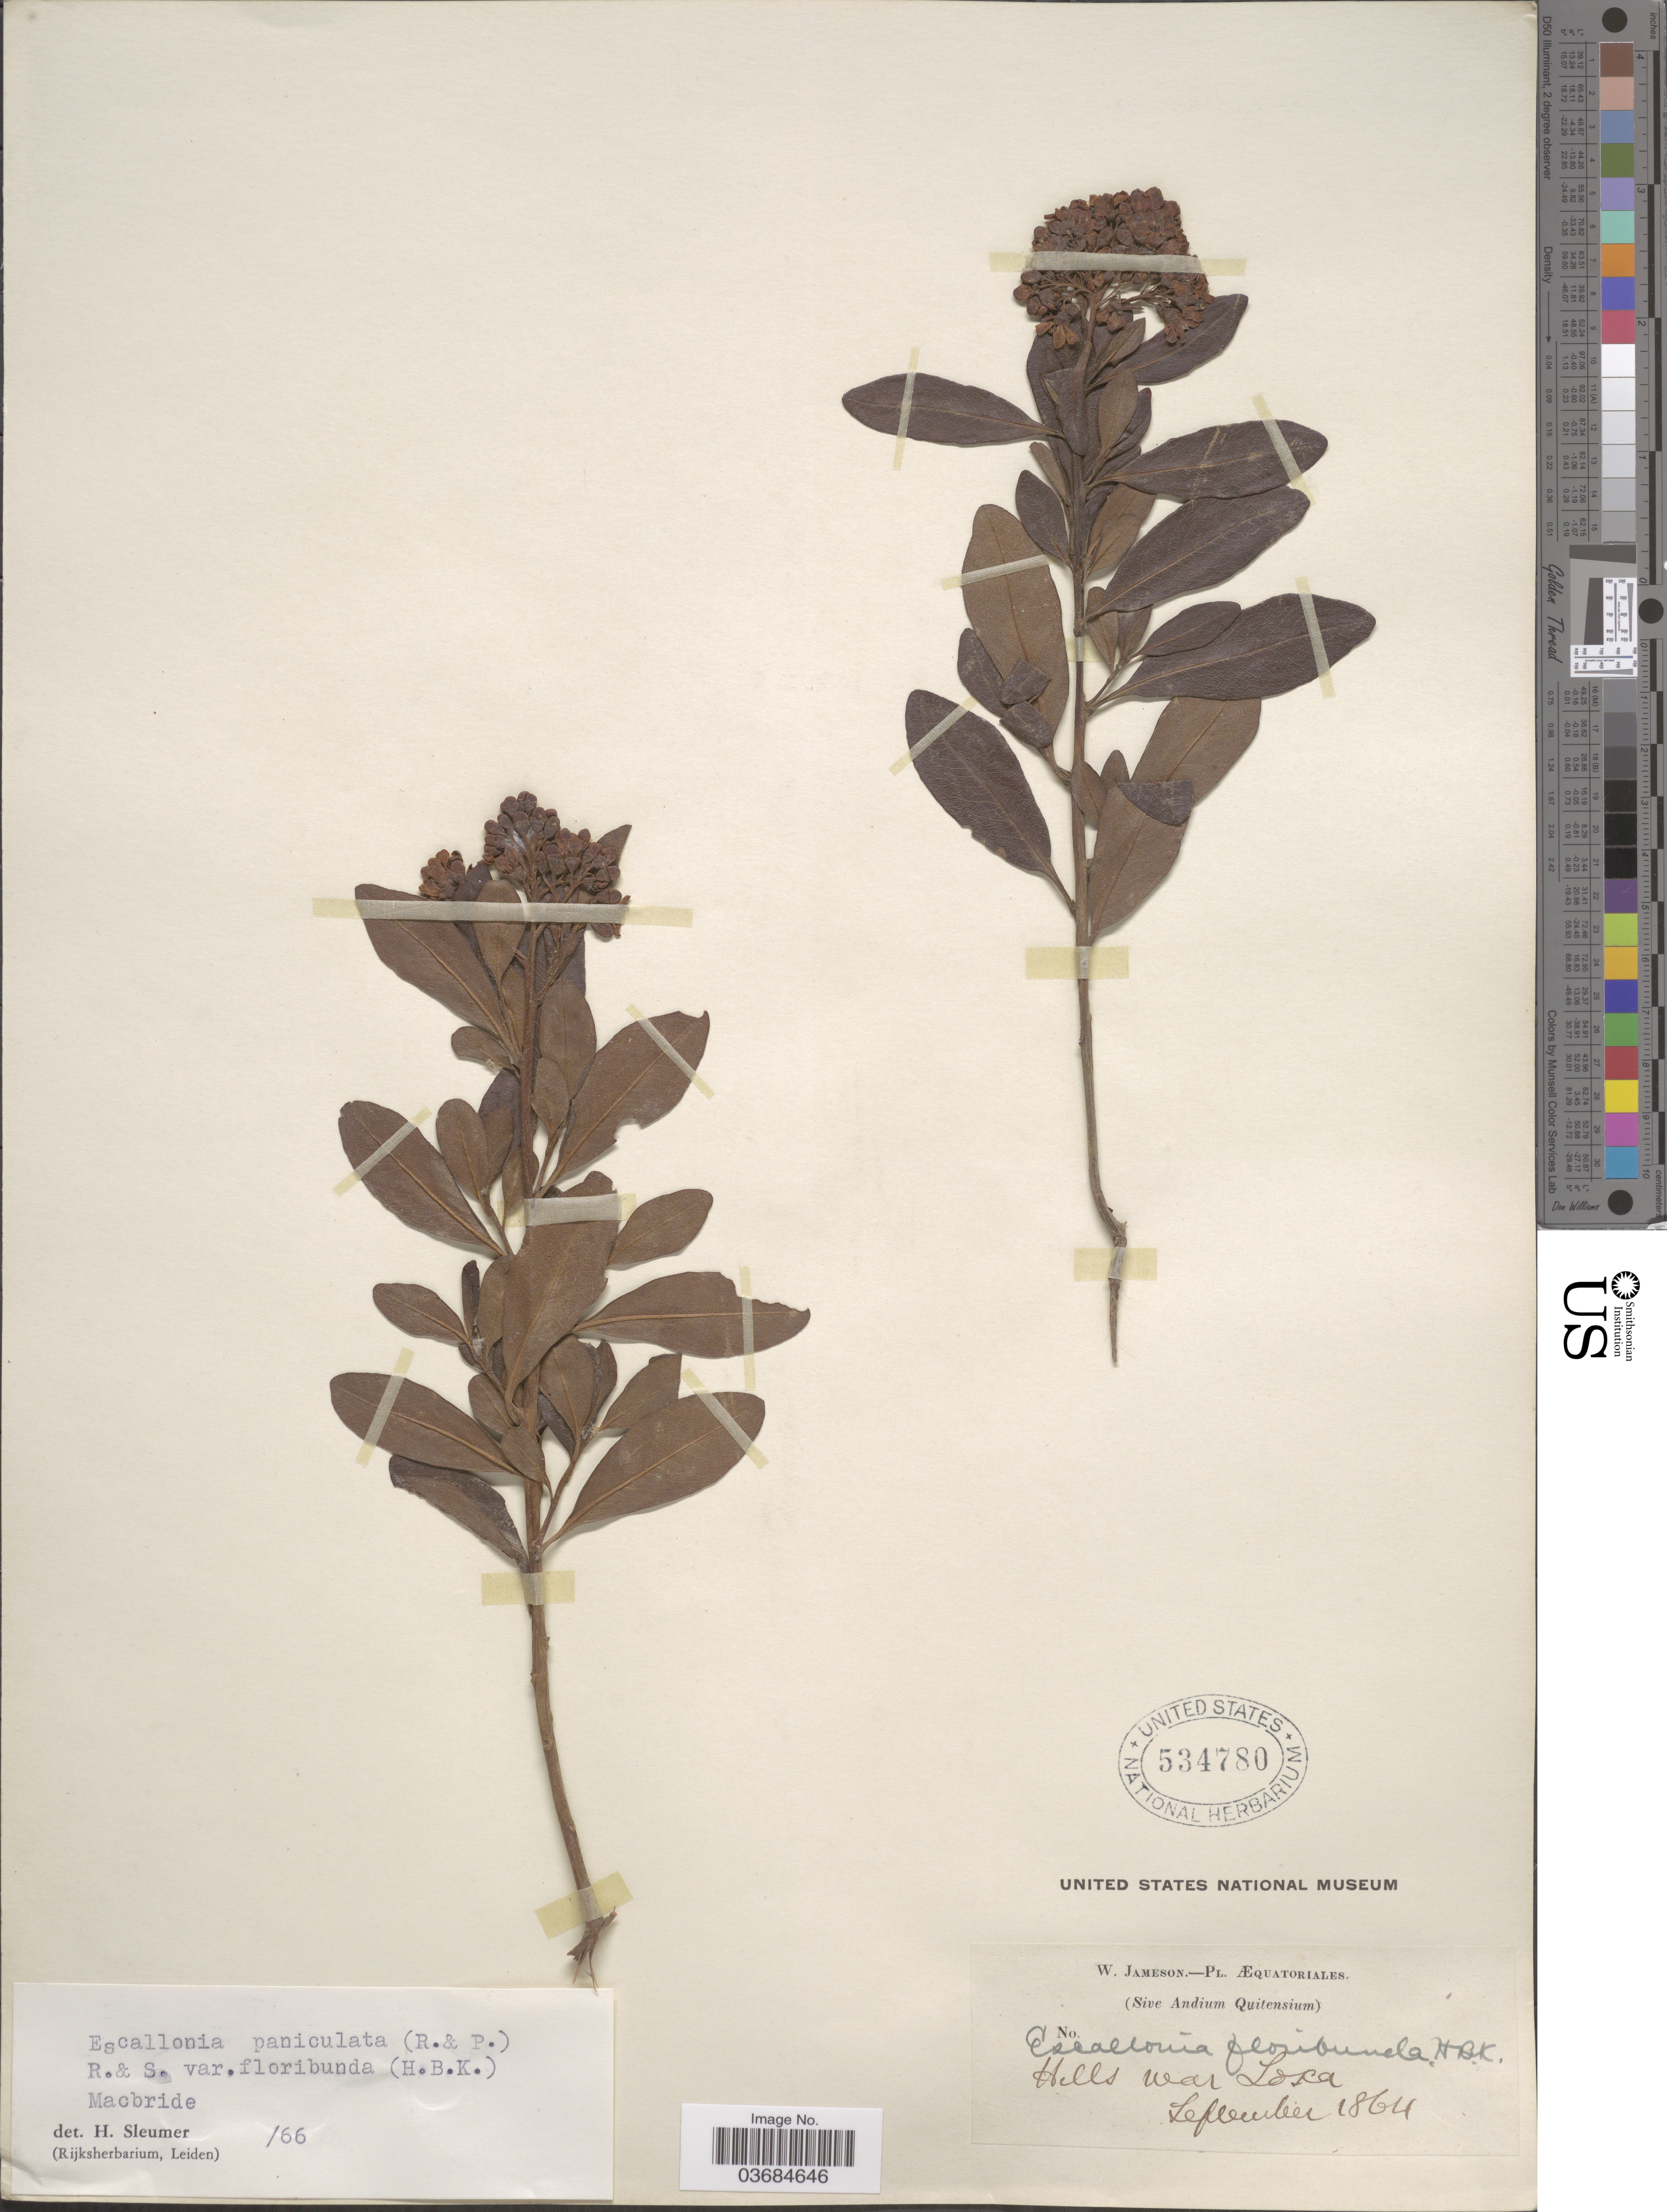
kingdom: Plantae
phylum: Tracheophyta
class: Magnoliopsida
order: Escalloniales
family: Escalloniaceae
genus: Escallonia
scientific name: Escallonia paniculata var. floribunda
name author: (Kunth) J.F. Macbr.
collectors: W. Jameson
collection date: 1864-09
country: Ecuador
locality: Hills near Loxa.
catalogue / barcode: US 534780